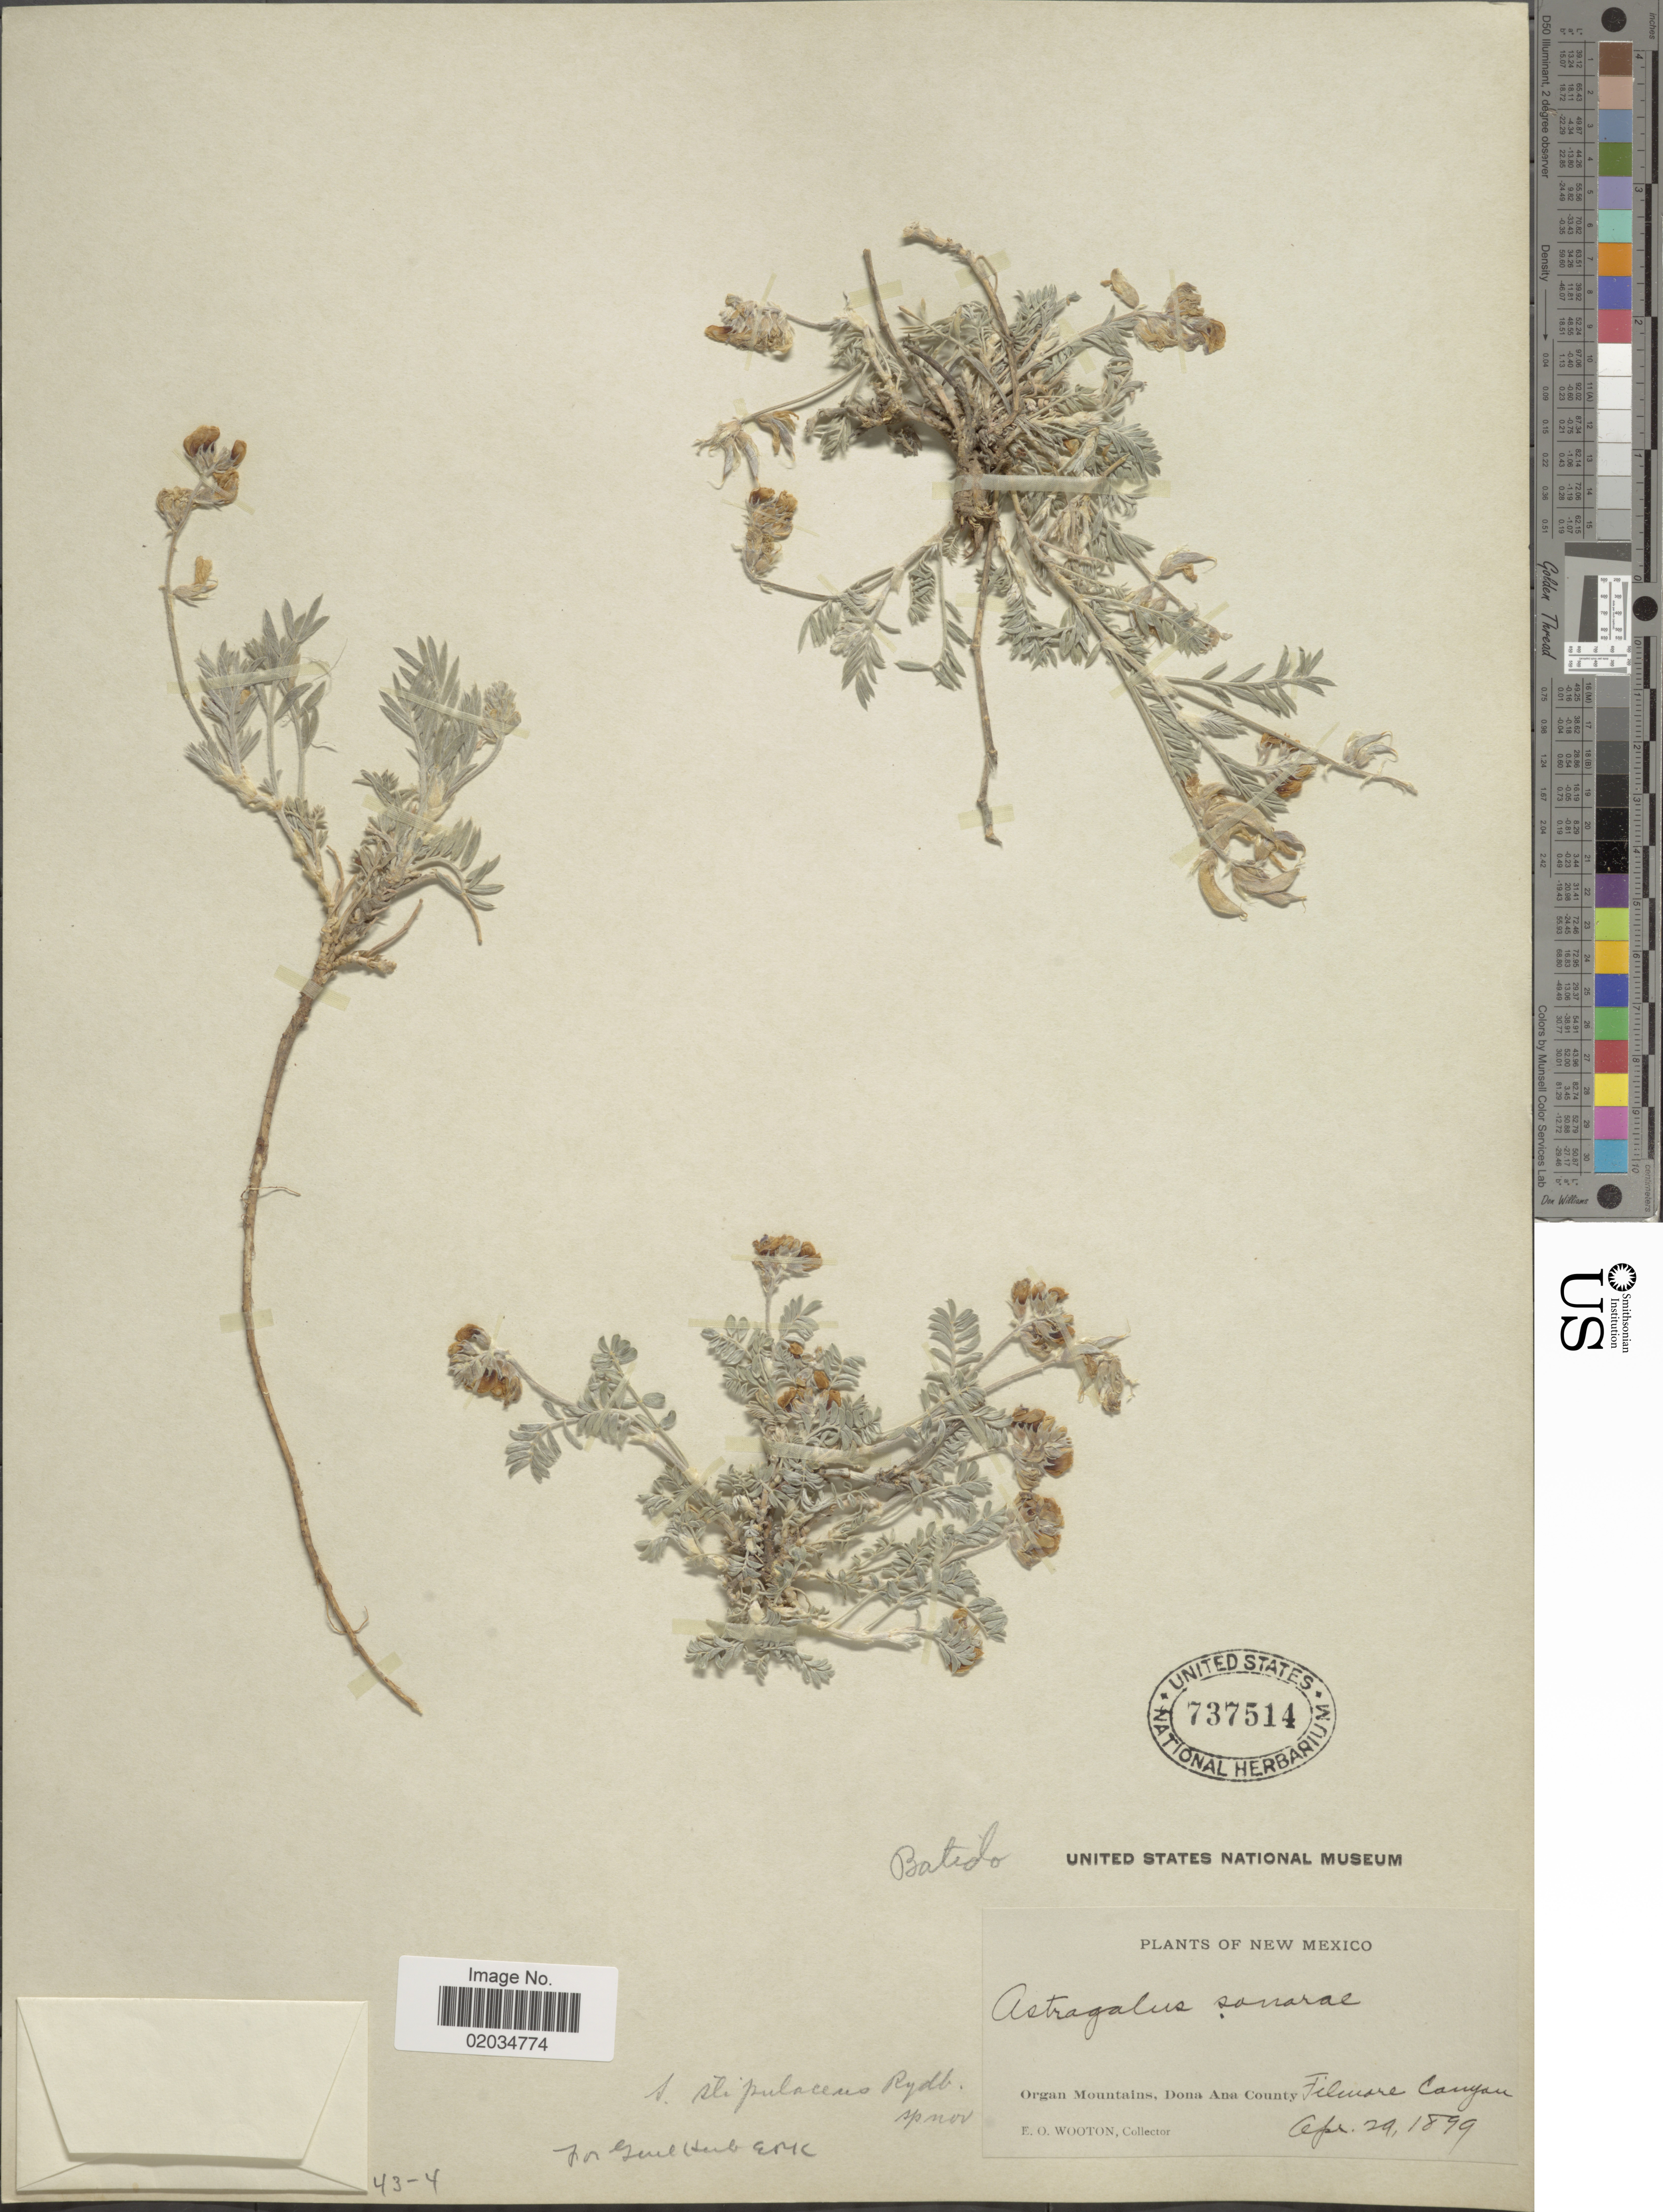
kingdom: Plantae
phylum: Tracheophyta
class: Magnoliopsida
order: Fabales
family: Fabaceae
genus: Astragalus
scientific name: Astragalus sonorae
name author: A. Gray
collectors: E. O. Wooton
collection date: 1899-04-29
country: United States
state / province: New Mexico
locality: Organ Mountains, Dona Ana County. Filware Canyon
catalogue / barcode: US 737514